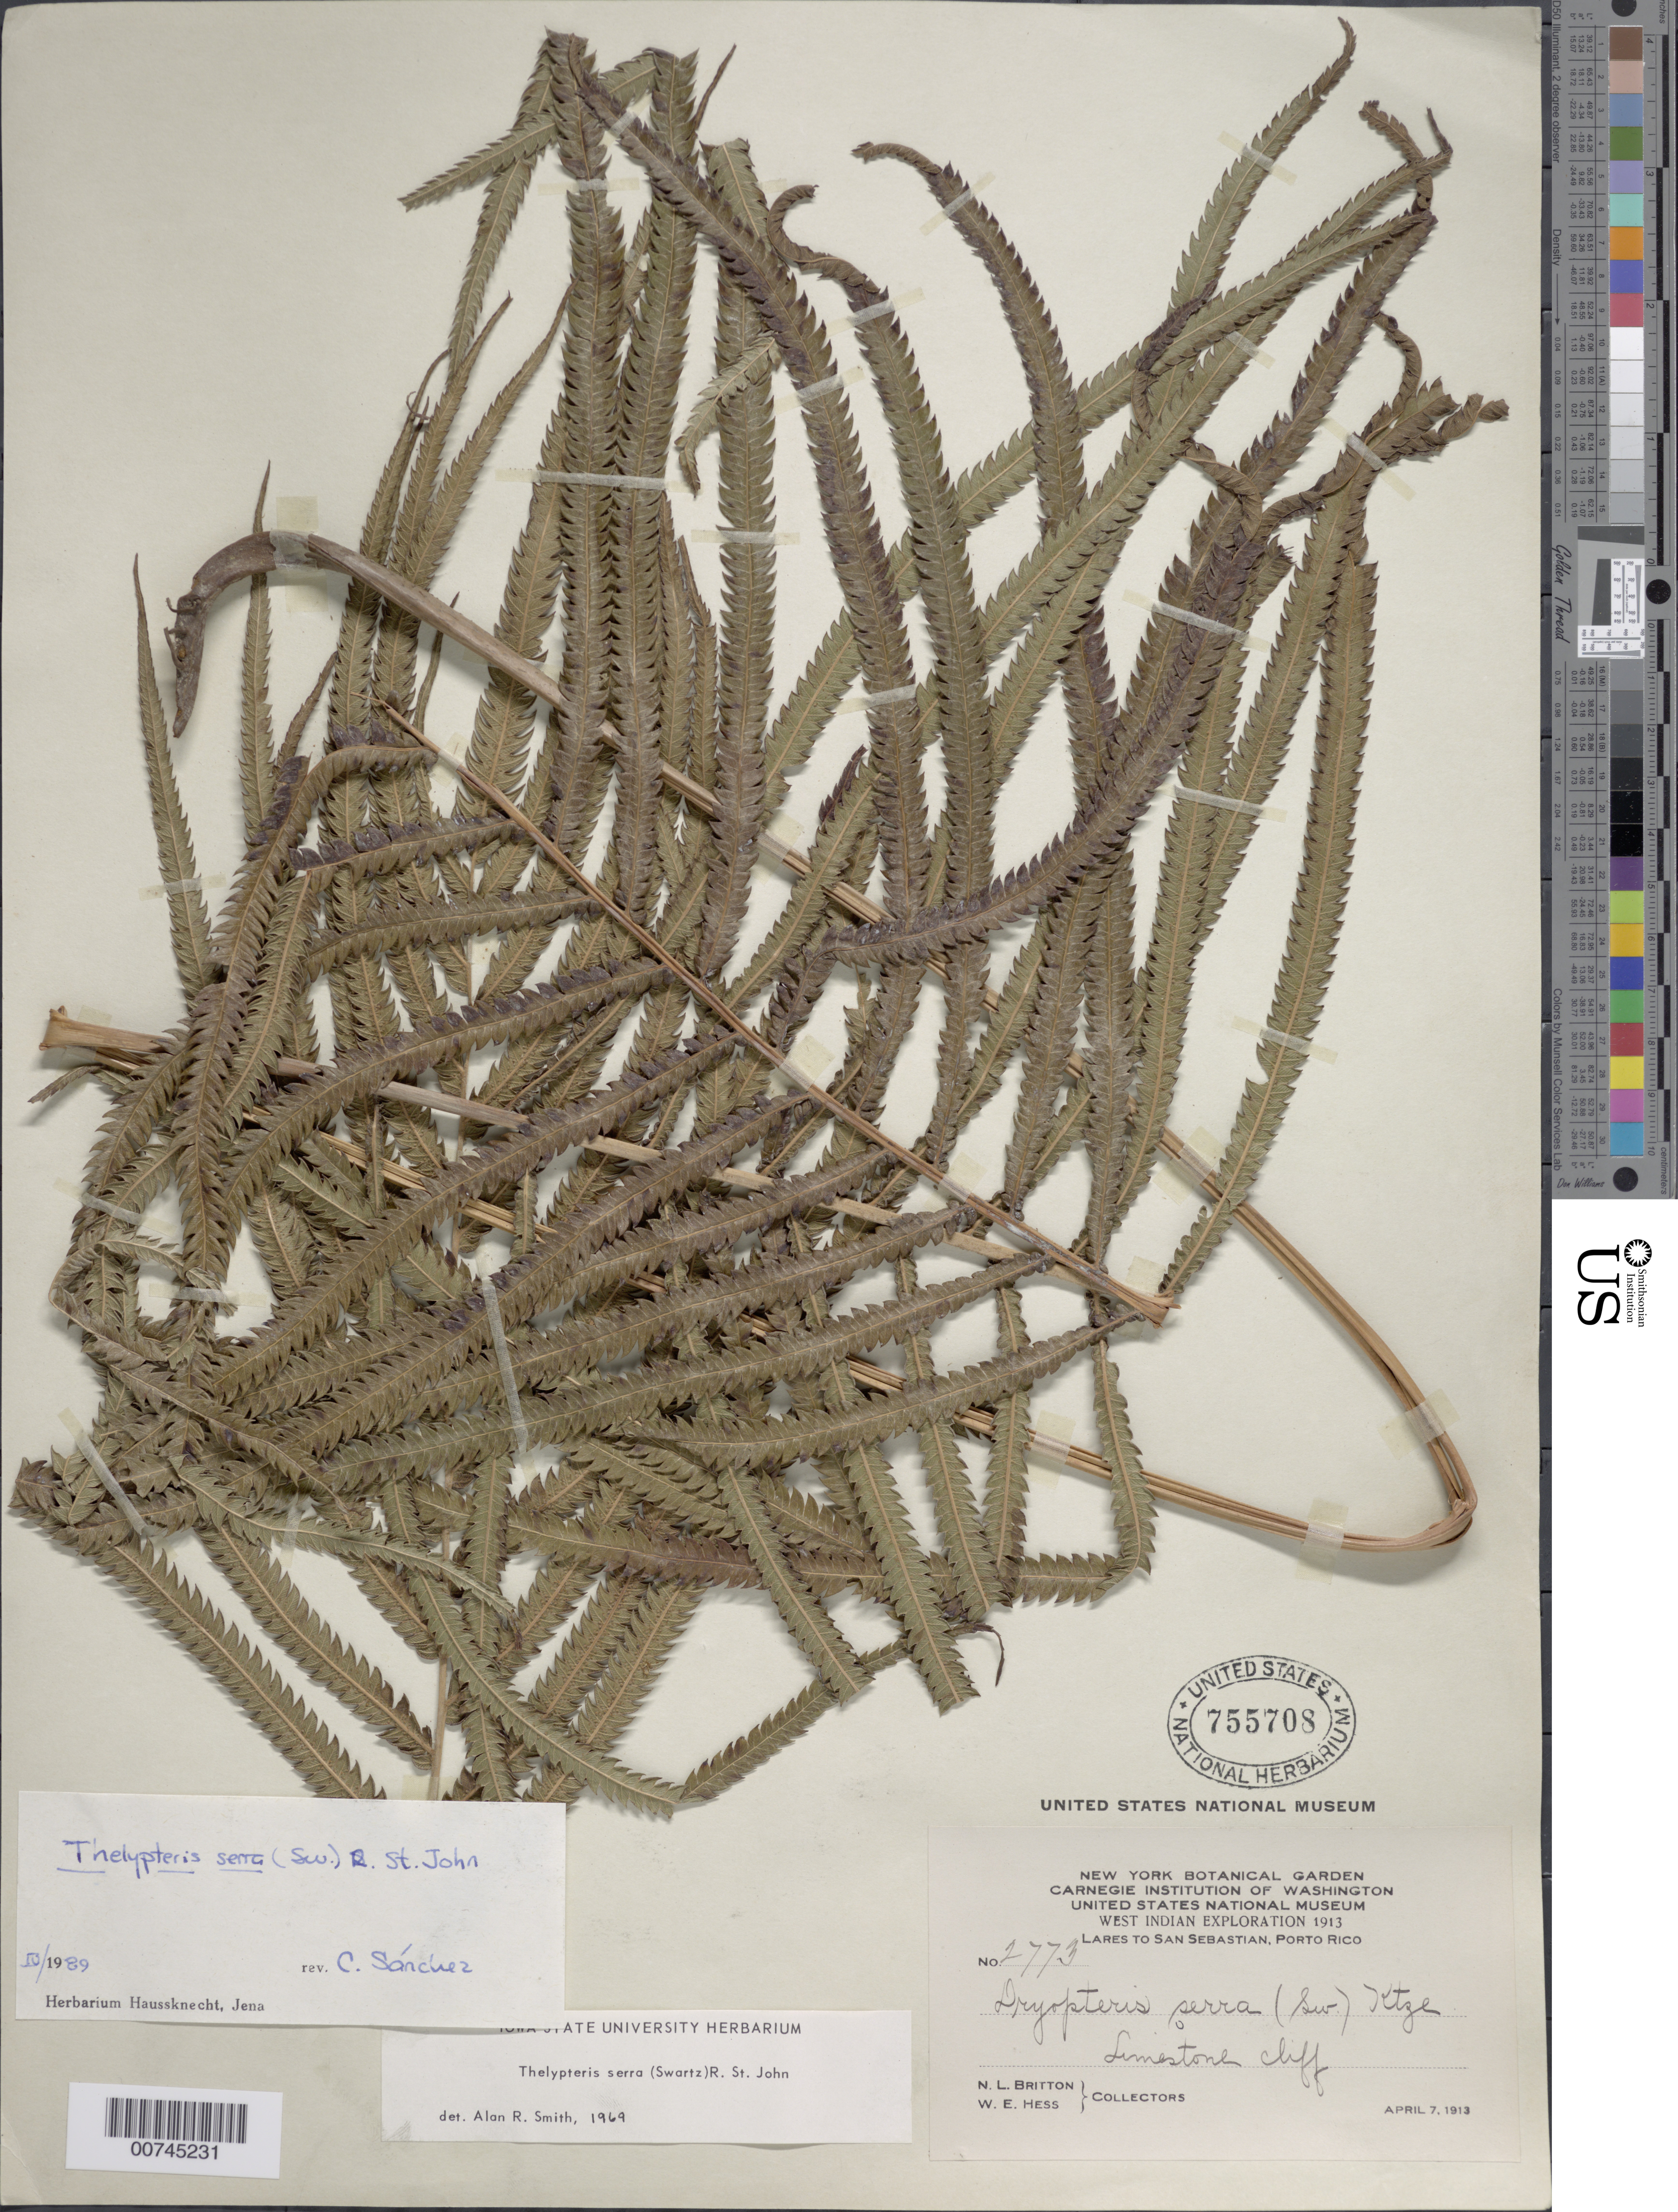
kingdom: Plantae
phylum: Tracheophyta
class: Polypodiopsida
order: Polypodiales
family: Thelypteridaceae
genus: Christella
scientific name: Christella serra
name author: (Sw.) Holttum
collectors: N. Britton & W. Hess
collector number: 2773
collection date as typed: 07 Apr 1913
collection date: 1913-04-07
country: Puerto Rico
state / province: Lares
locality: Lares to San Sebastian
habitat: Limestone cliff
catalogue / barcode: US 755708